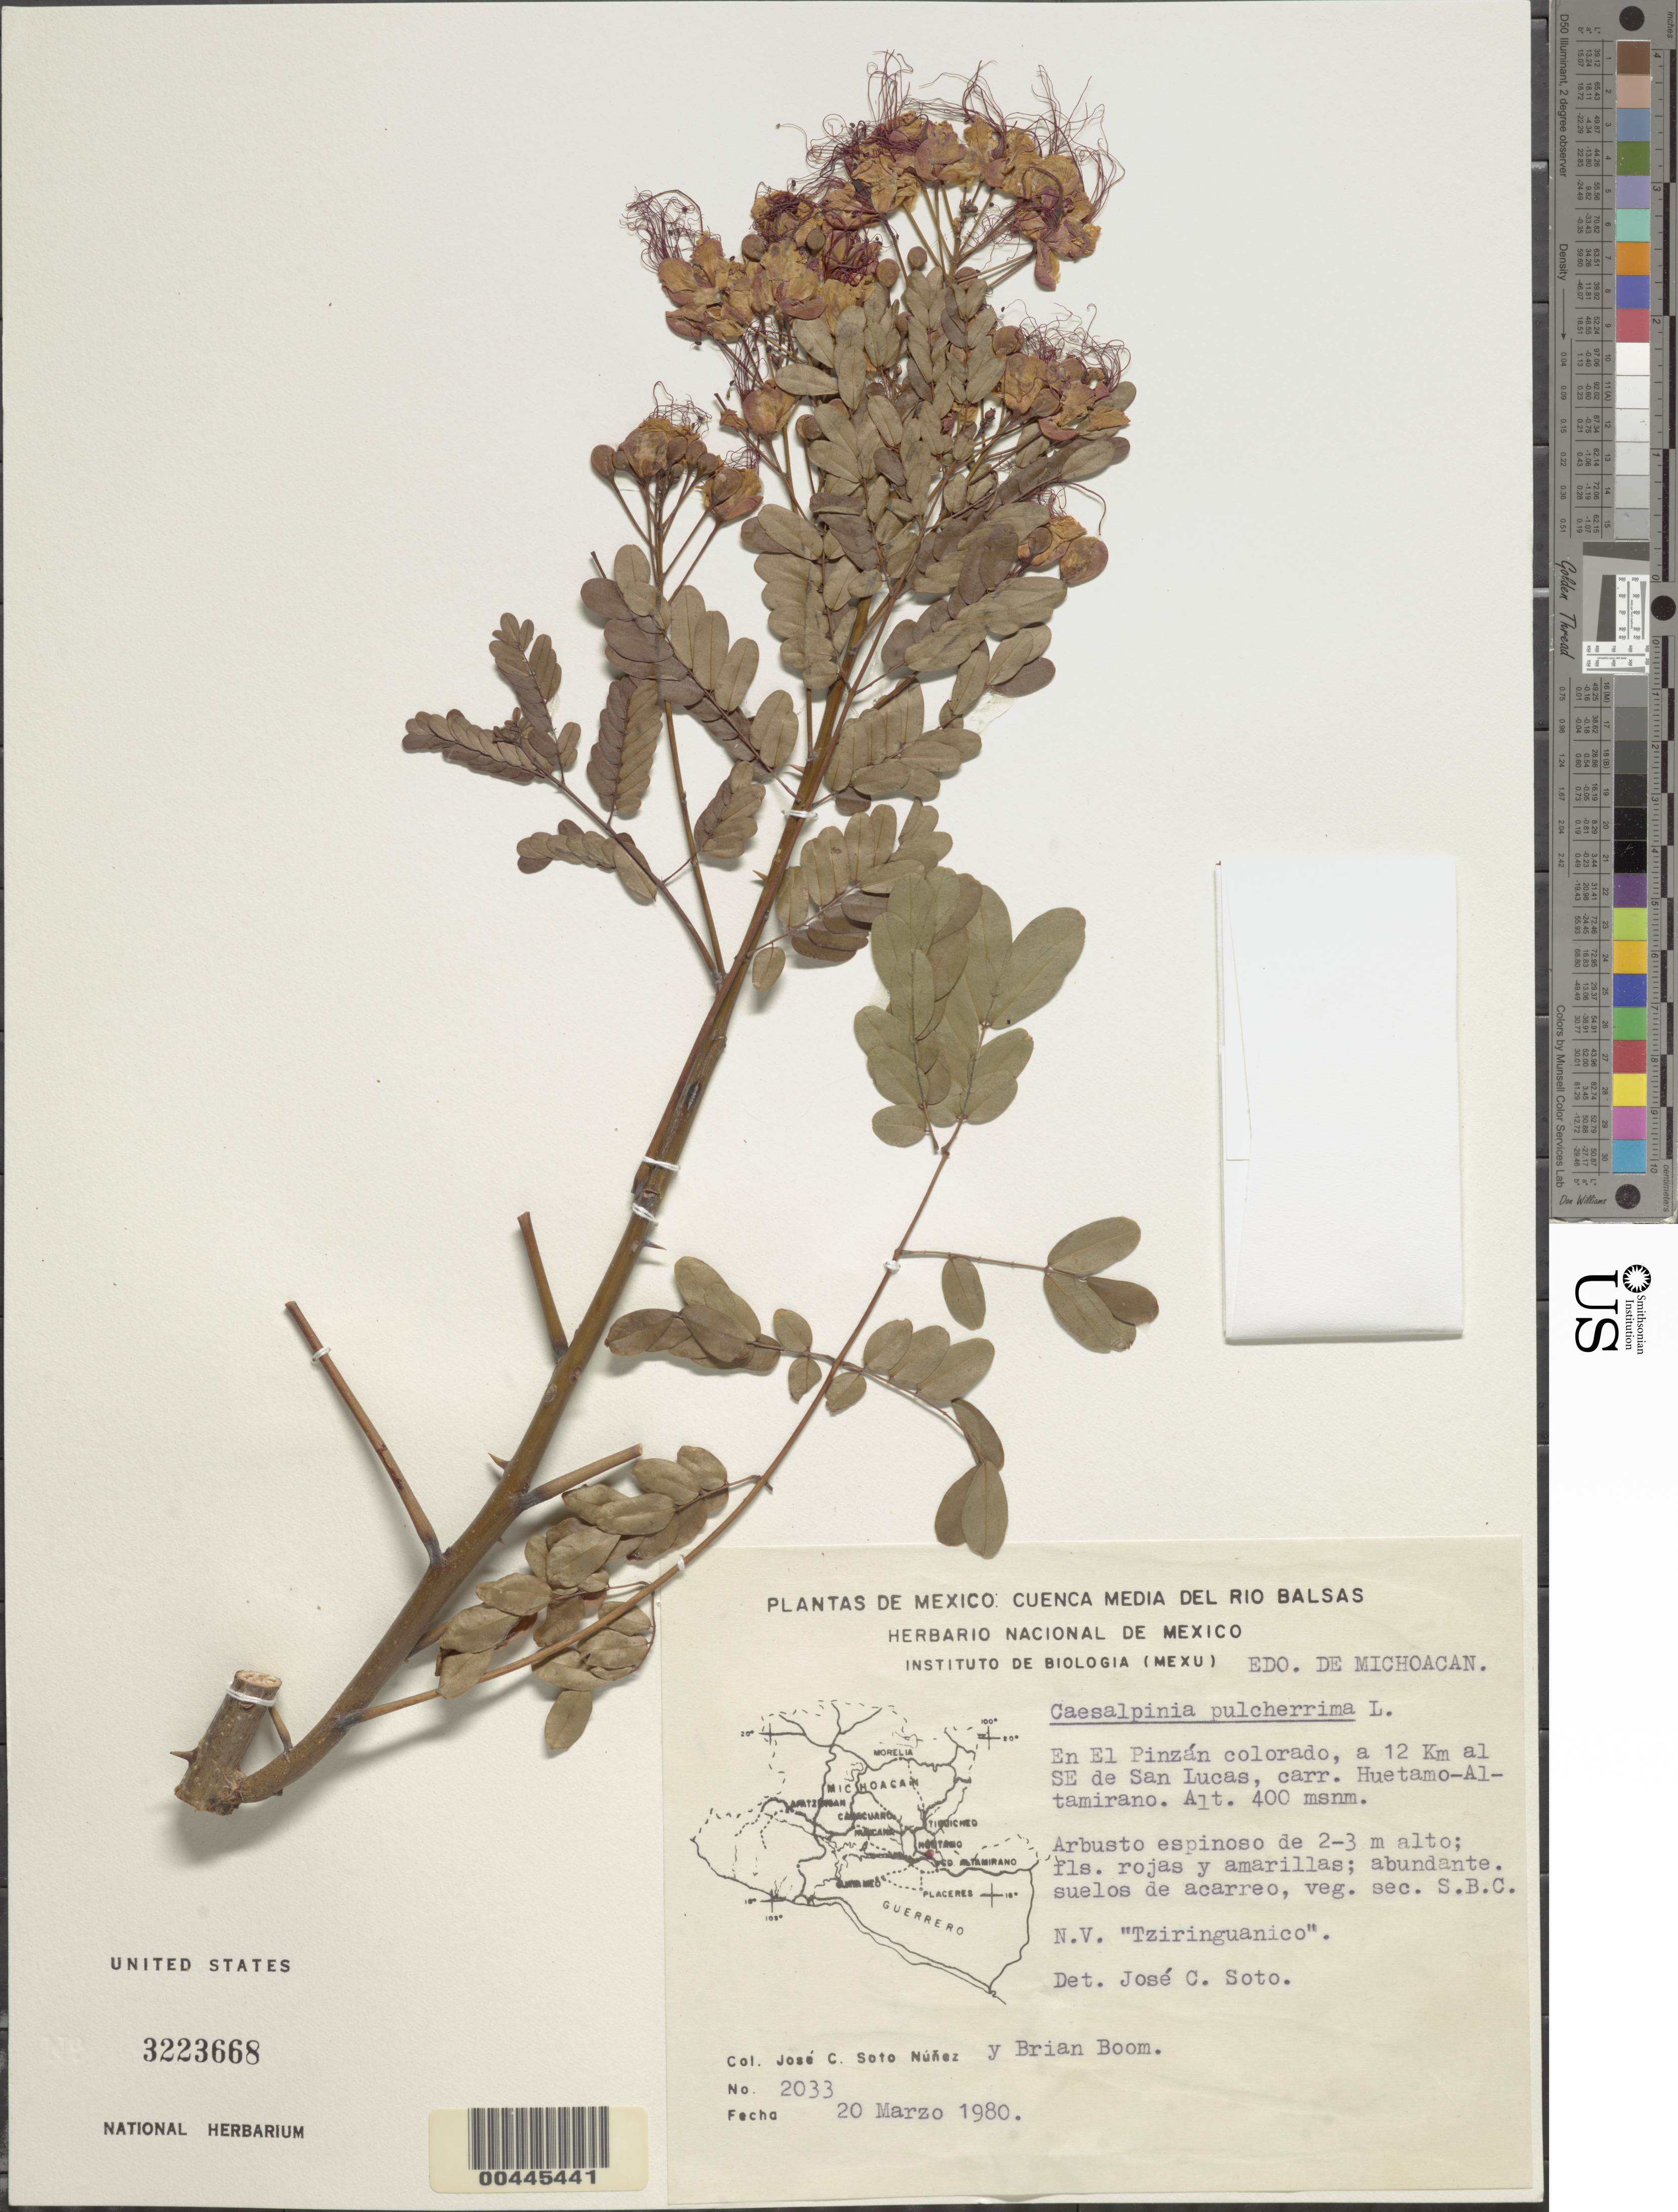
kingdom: Plantae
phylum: Tracheophyta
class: Magnoliopsida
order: Fabales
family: Fabaceae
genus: Caesalpinia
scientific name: Caesalpinia pulcherrima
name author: (L.) Sw.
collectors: J. C. Soto Núñez & B. M. Boom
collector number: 2033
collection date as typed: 20 Mar 1980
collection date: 1980-03-20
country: Mexico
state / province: Michoacán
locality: El Pinzan, SE of San Lucas, Huetamo - Altamirano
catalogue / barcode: US 3223668